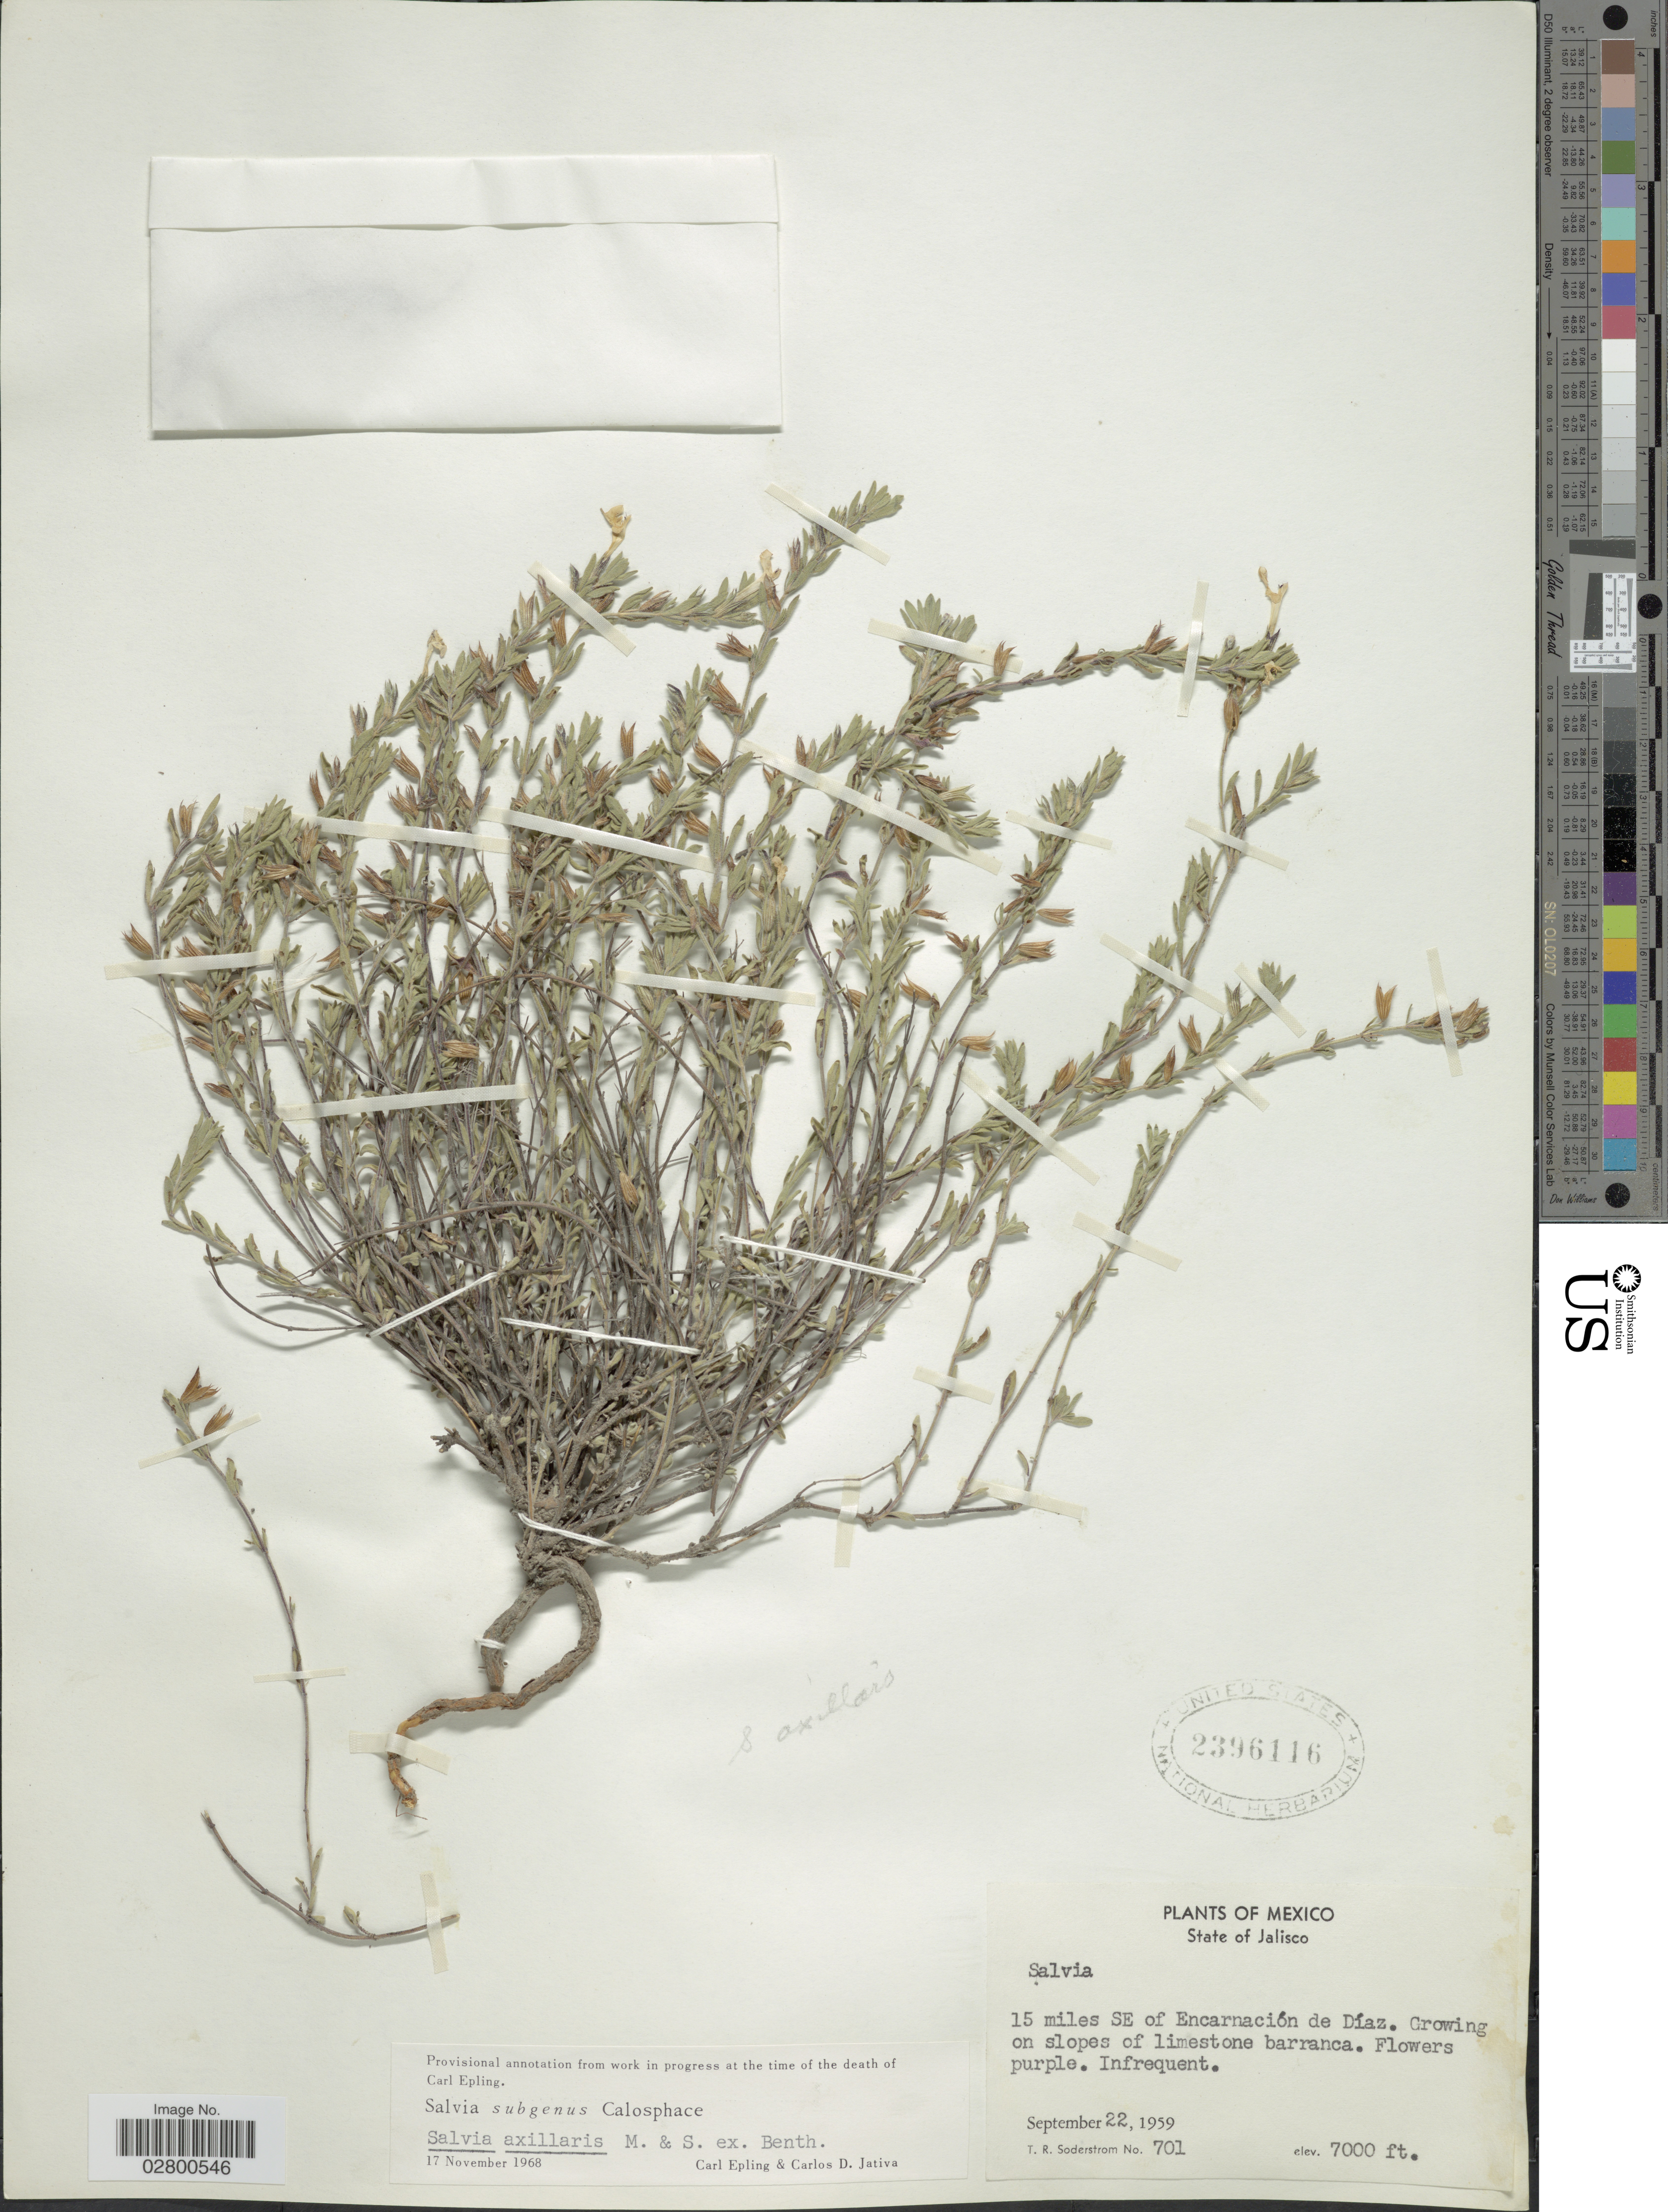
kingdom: Plantae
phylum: Tracheophyta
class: Magnoliopsida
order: Lamiales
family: Lamiaceae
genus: Salvia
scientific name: Salvia axillaris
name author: Moc. & Sessé ex Benth.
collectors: T. R. Soderstrom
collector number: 701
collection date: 1959-09-22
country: Mexico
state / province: Jalisco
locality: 15 miles SE of Encarnación de Díaz.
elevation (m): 2134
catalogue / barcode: US 2396116